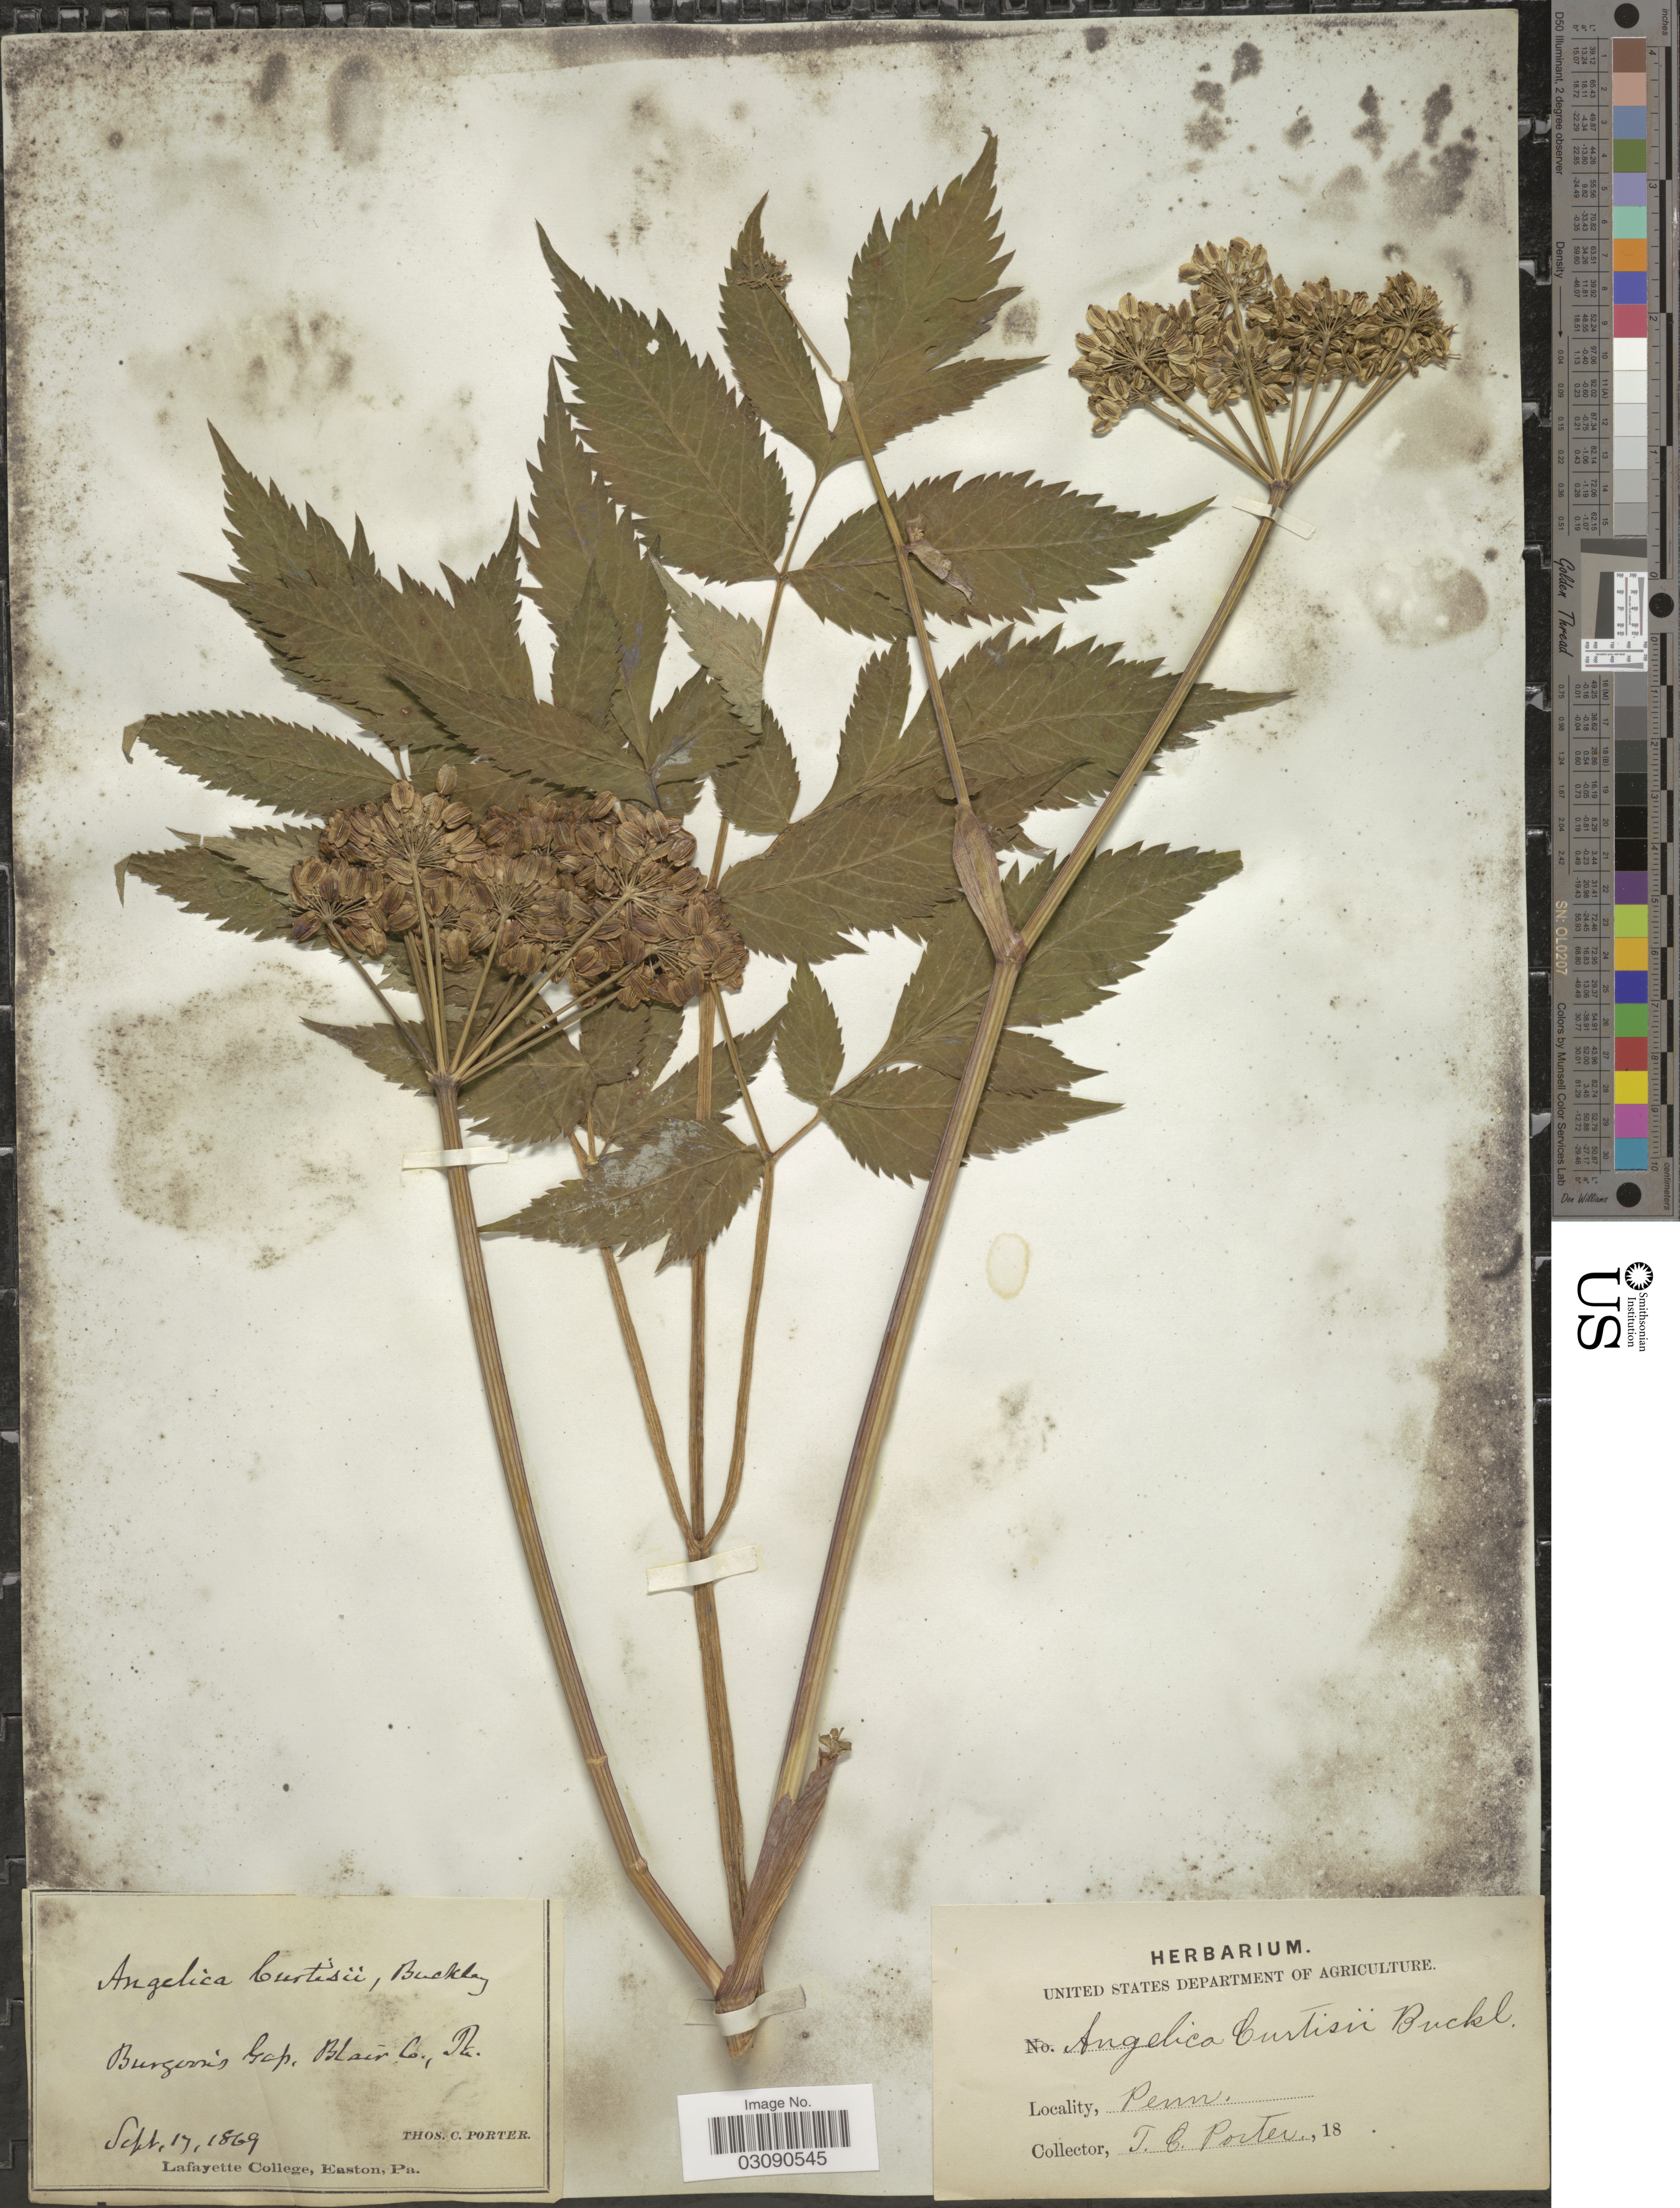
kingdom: Plantae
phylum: Tracheophyta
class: Magnoliopsida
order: Apiales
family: Apiaceae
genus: Angelica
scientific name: Angelica triquinata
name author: Michx.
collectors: T. Porter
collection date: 1869-09-17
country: United States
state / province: Pennsylvania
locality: Burgoon's Gap. Blair Co.